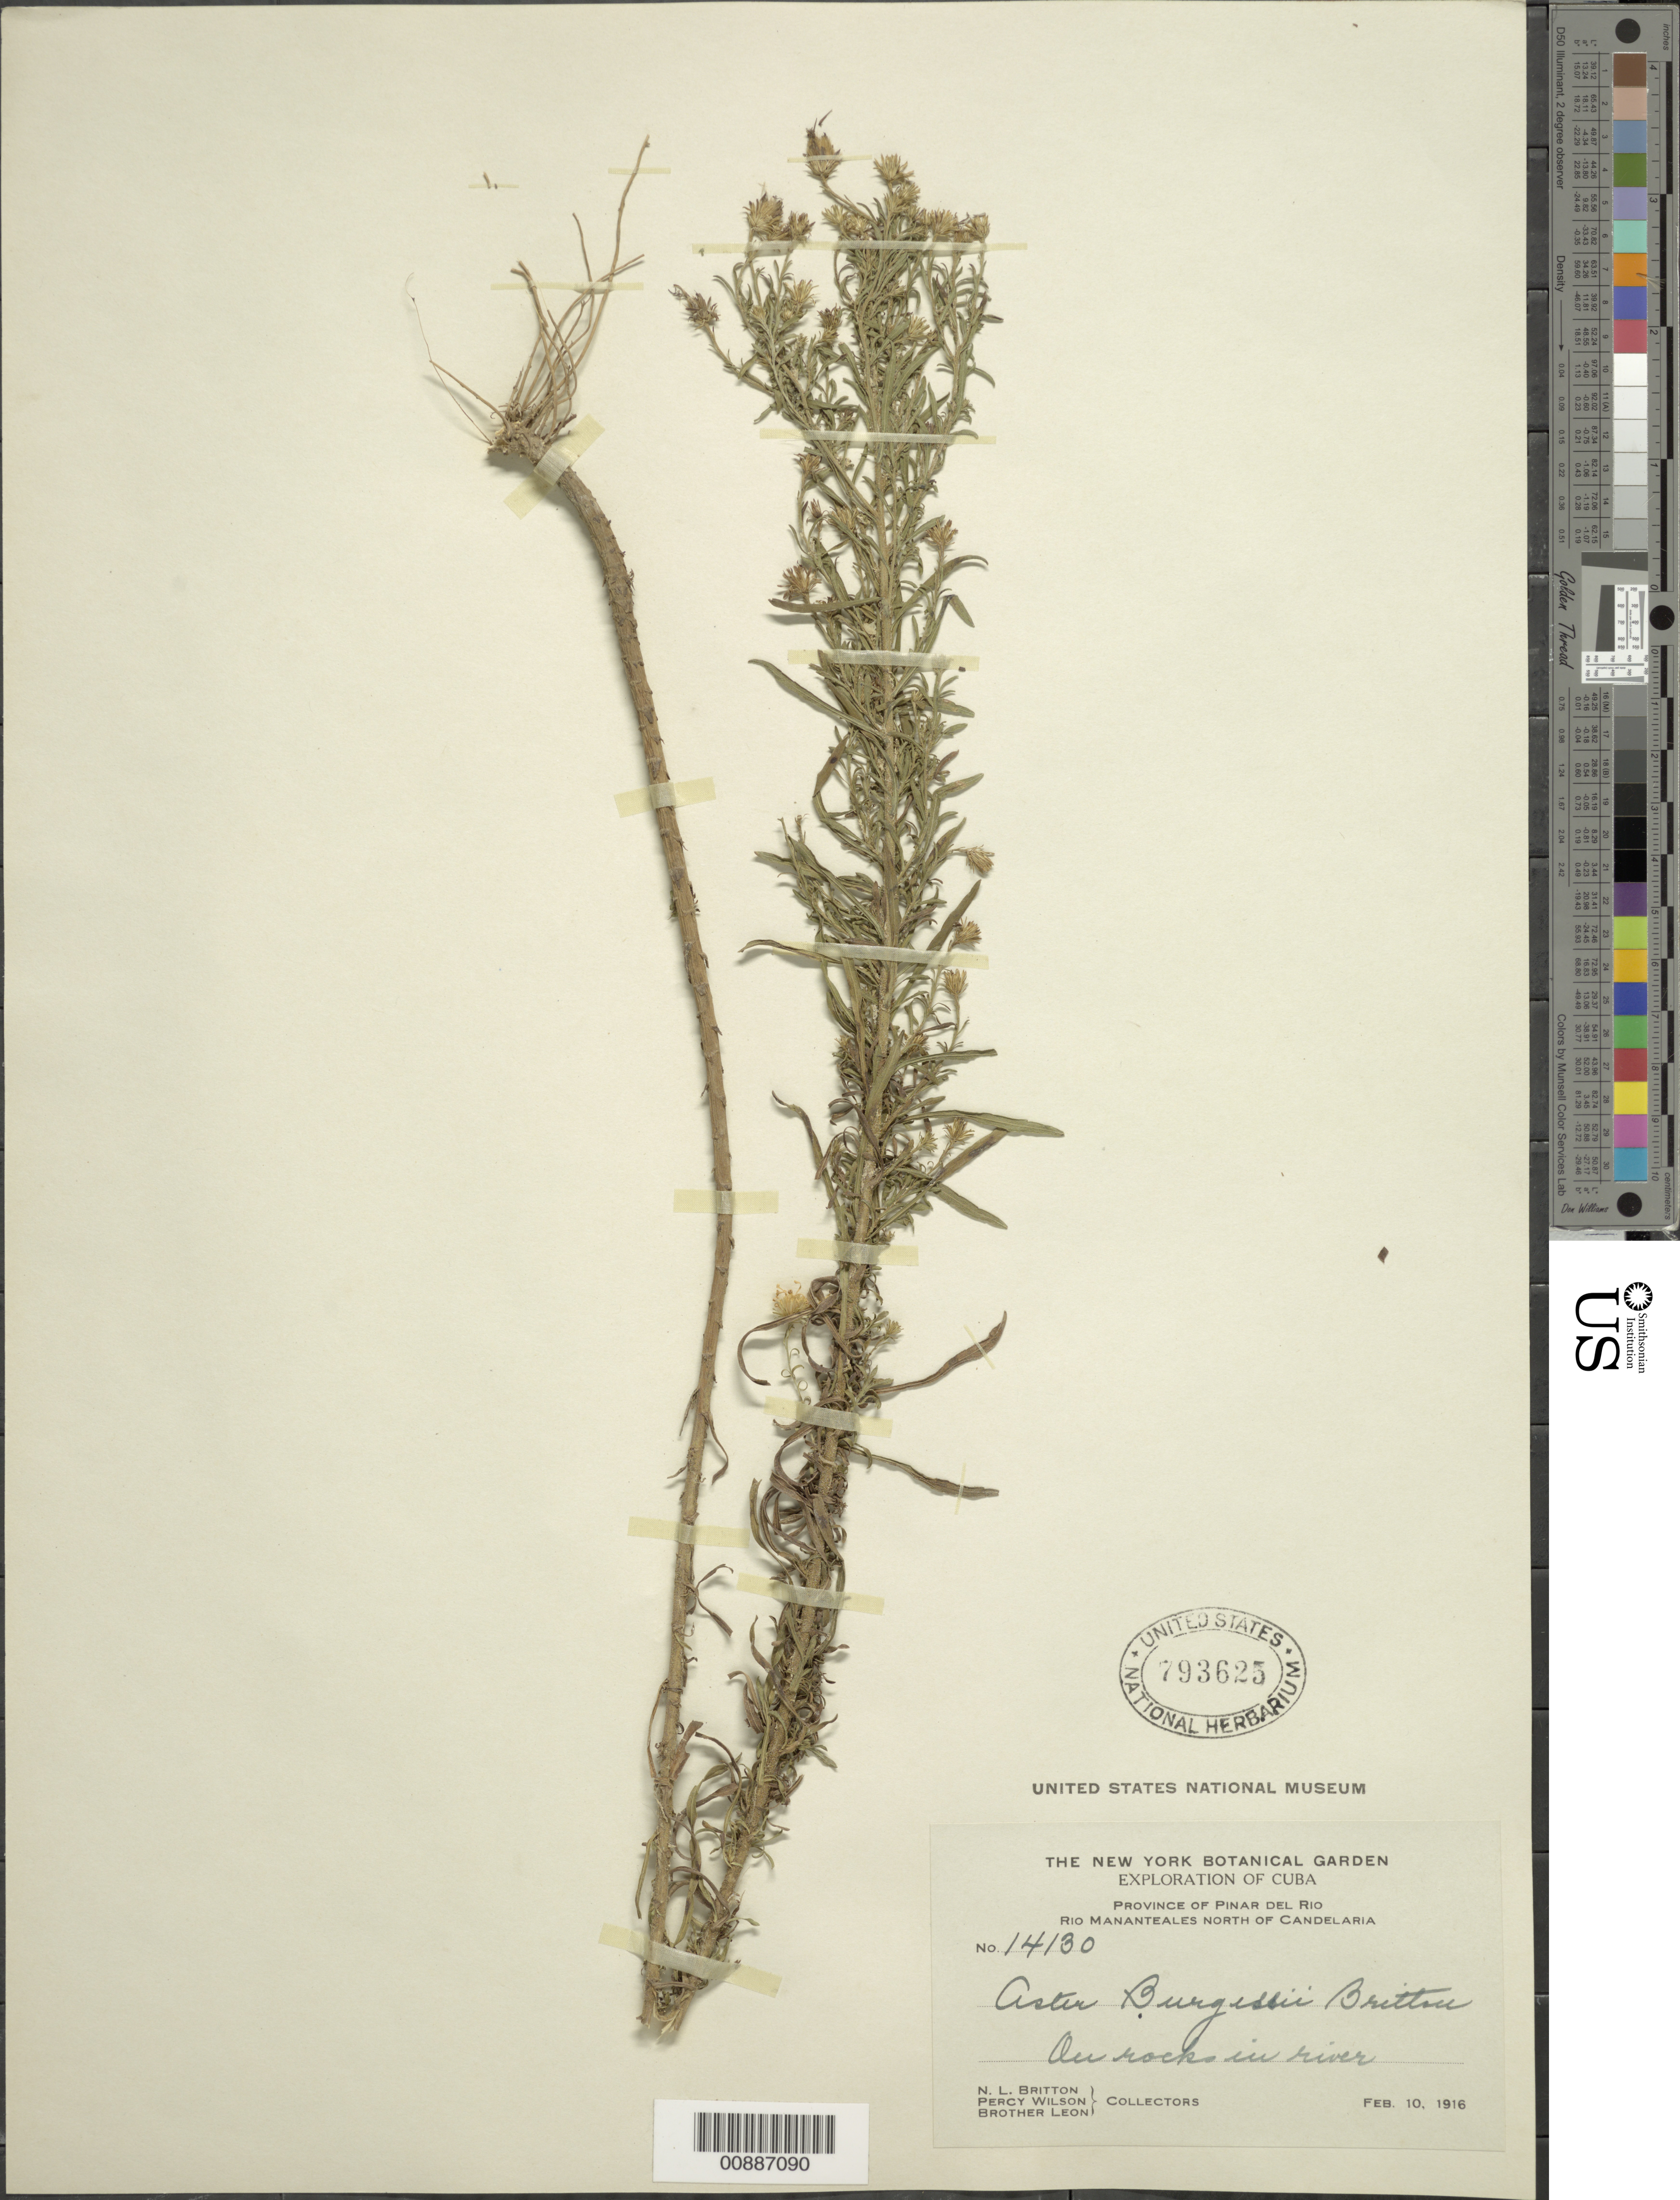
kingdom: Plantae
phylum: Tracheophyta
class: Magnoliopsida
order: Asterales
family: Asteraceae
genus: Symphyotrichum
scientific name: Symphyotrichum burgessii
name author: (Britton) G.L. Nesom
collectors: N. Britton, P. Wilson & Bro. León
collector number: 14130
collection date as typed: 10 Feb 1916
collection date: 1916-02-10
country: Cuba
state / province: Pinar del Río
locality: Rio Manateales, north of Candelaria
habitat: On rock in river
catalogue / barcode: US 793625